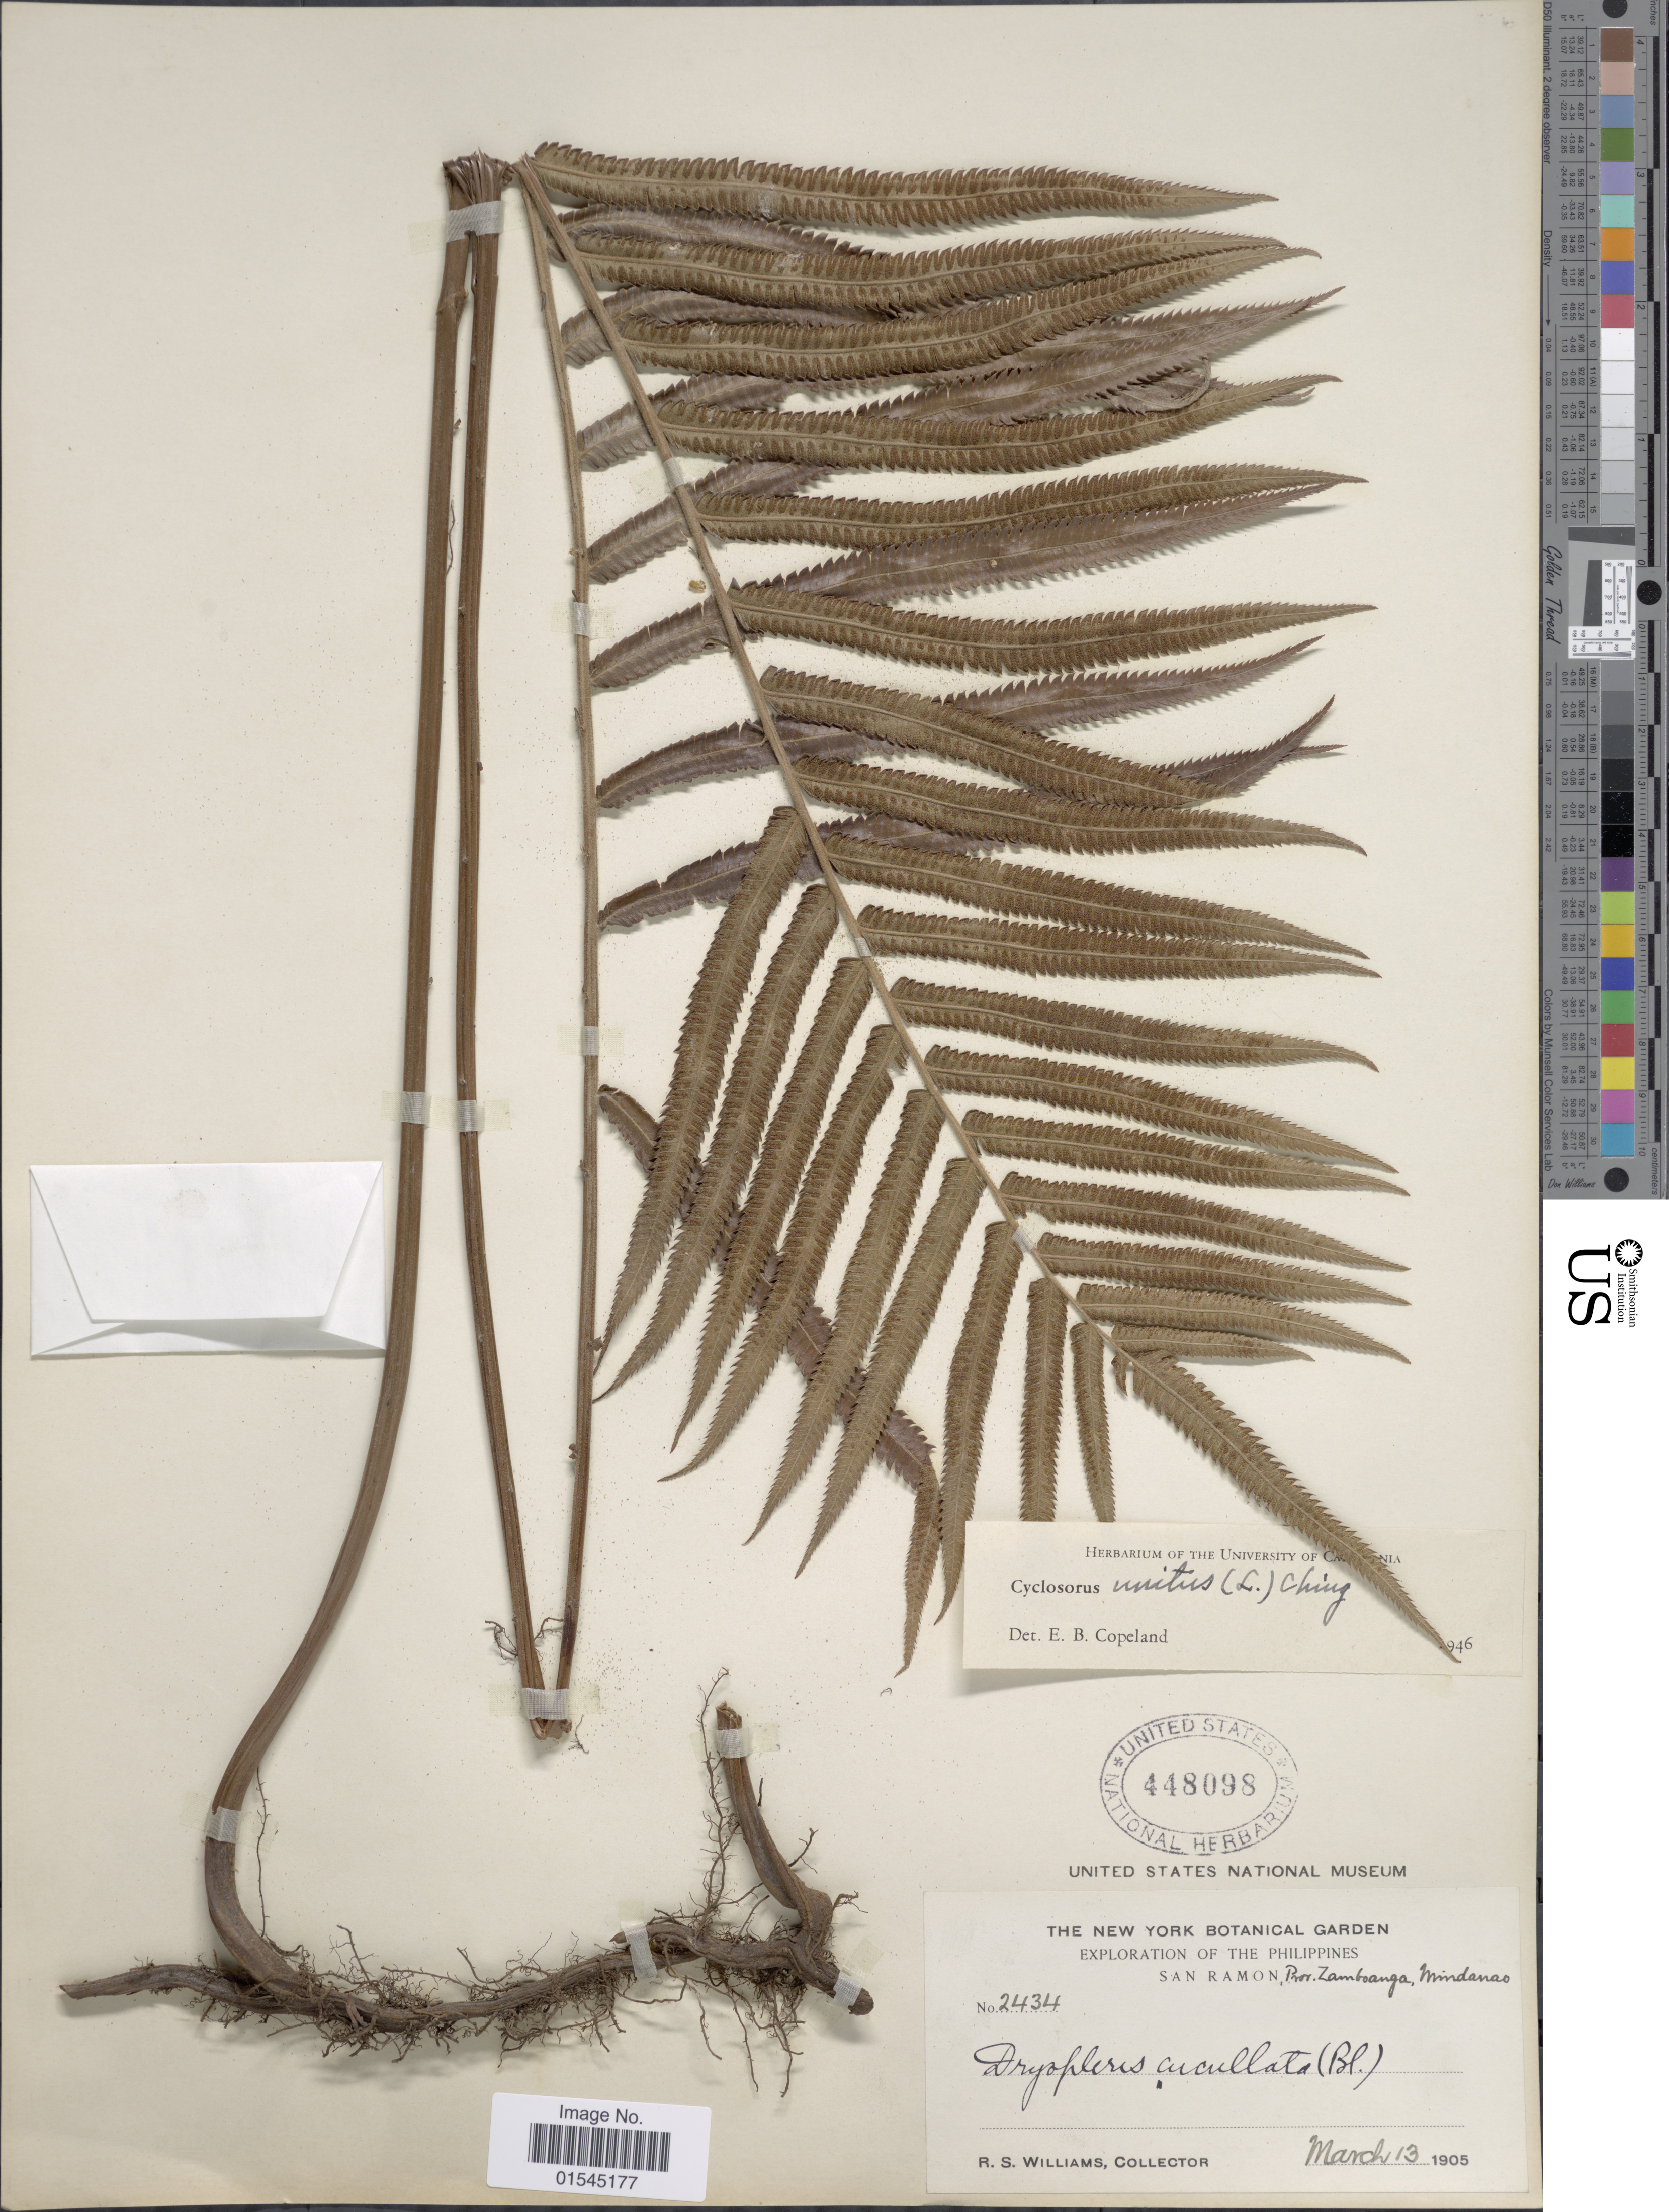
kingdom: Plantae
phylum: Tracheophyta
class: Polypodiopsida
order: Polypodiales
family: Thelypteridaceae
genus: Sphaerostephanos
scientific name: Sphaerostephanos unitus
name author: (L.) Holttum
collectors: R. S. Williams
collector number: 2434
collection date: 1905-03-13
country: Philippines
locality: San Ramon. Prov. Zamboanga, Mindanao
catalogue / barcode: US 448098